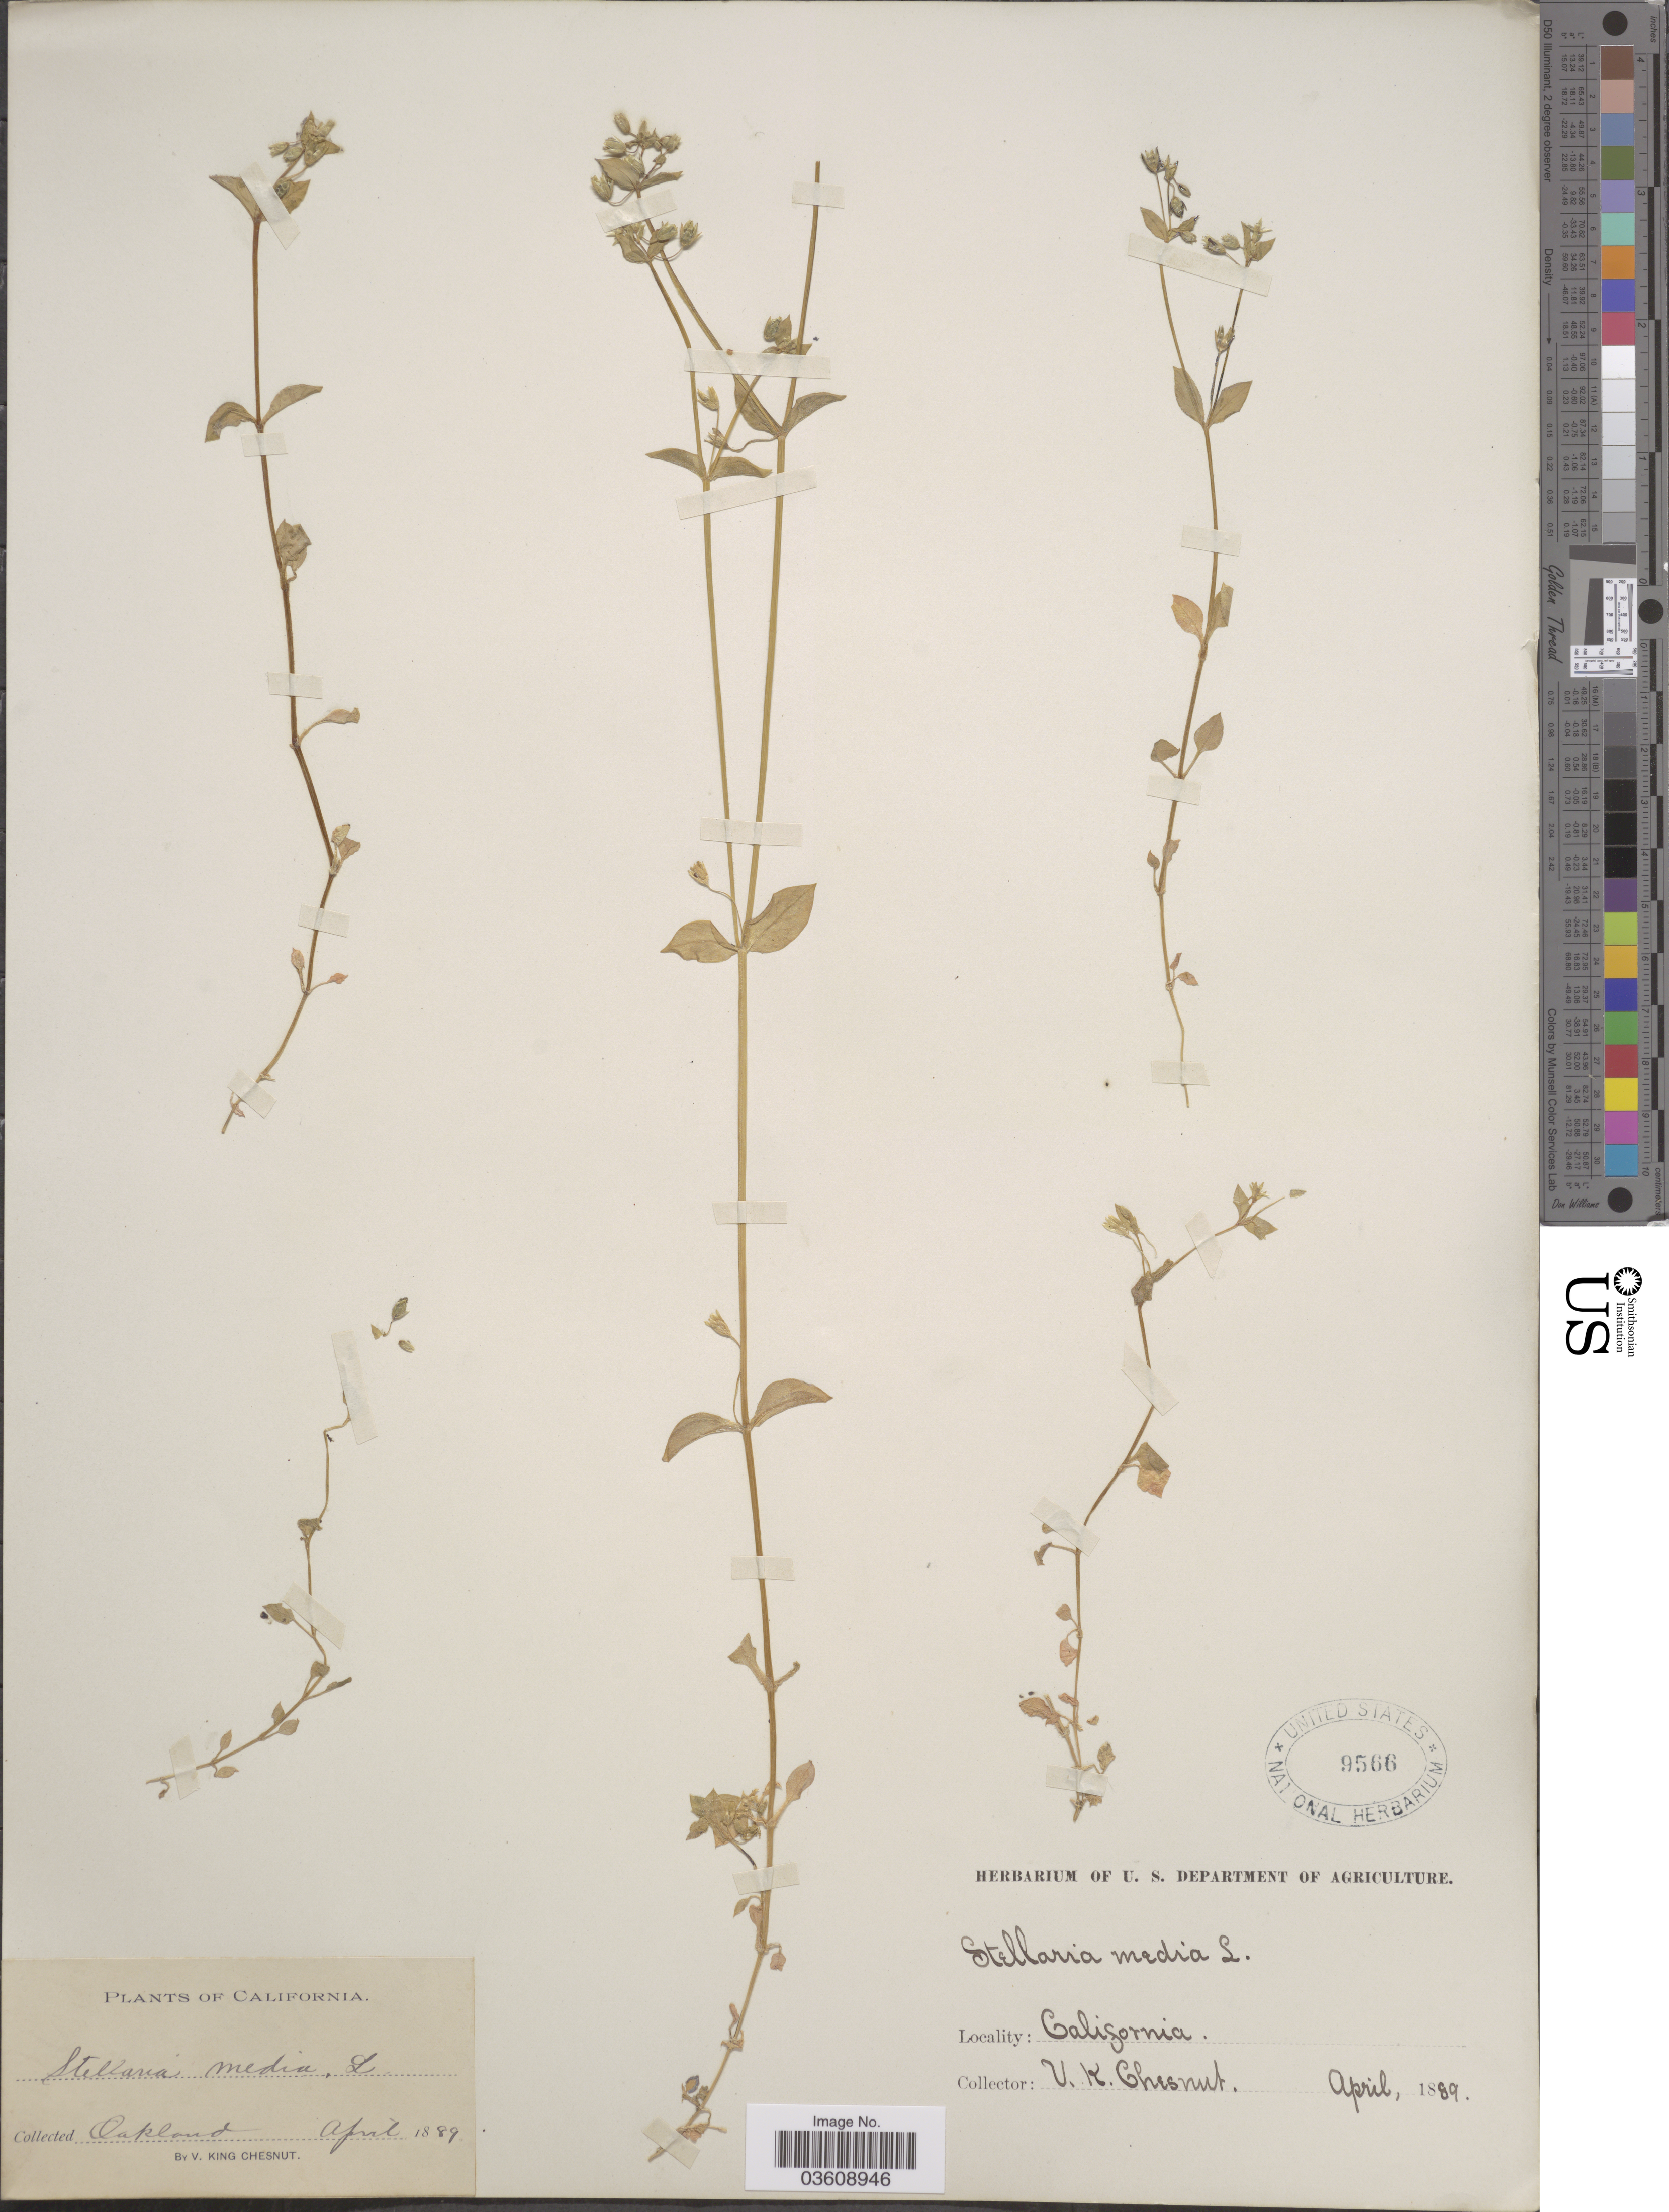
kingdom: Plantae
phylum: Tracheophyta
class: Magnoliopsida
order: Caryophyllales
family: Caryophyllaceae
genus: Stellaria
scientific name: Stellaria media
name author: (L.) Vill.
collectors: V. Chesnut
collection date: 1889-04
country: United States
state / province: California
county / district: Alameda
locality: Oakland.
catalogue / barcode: US 9566